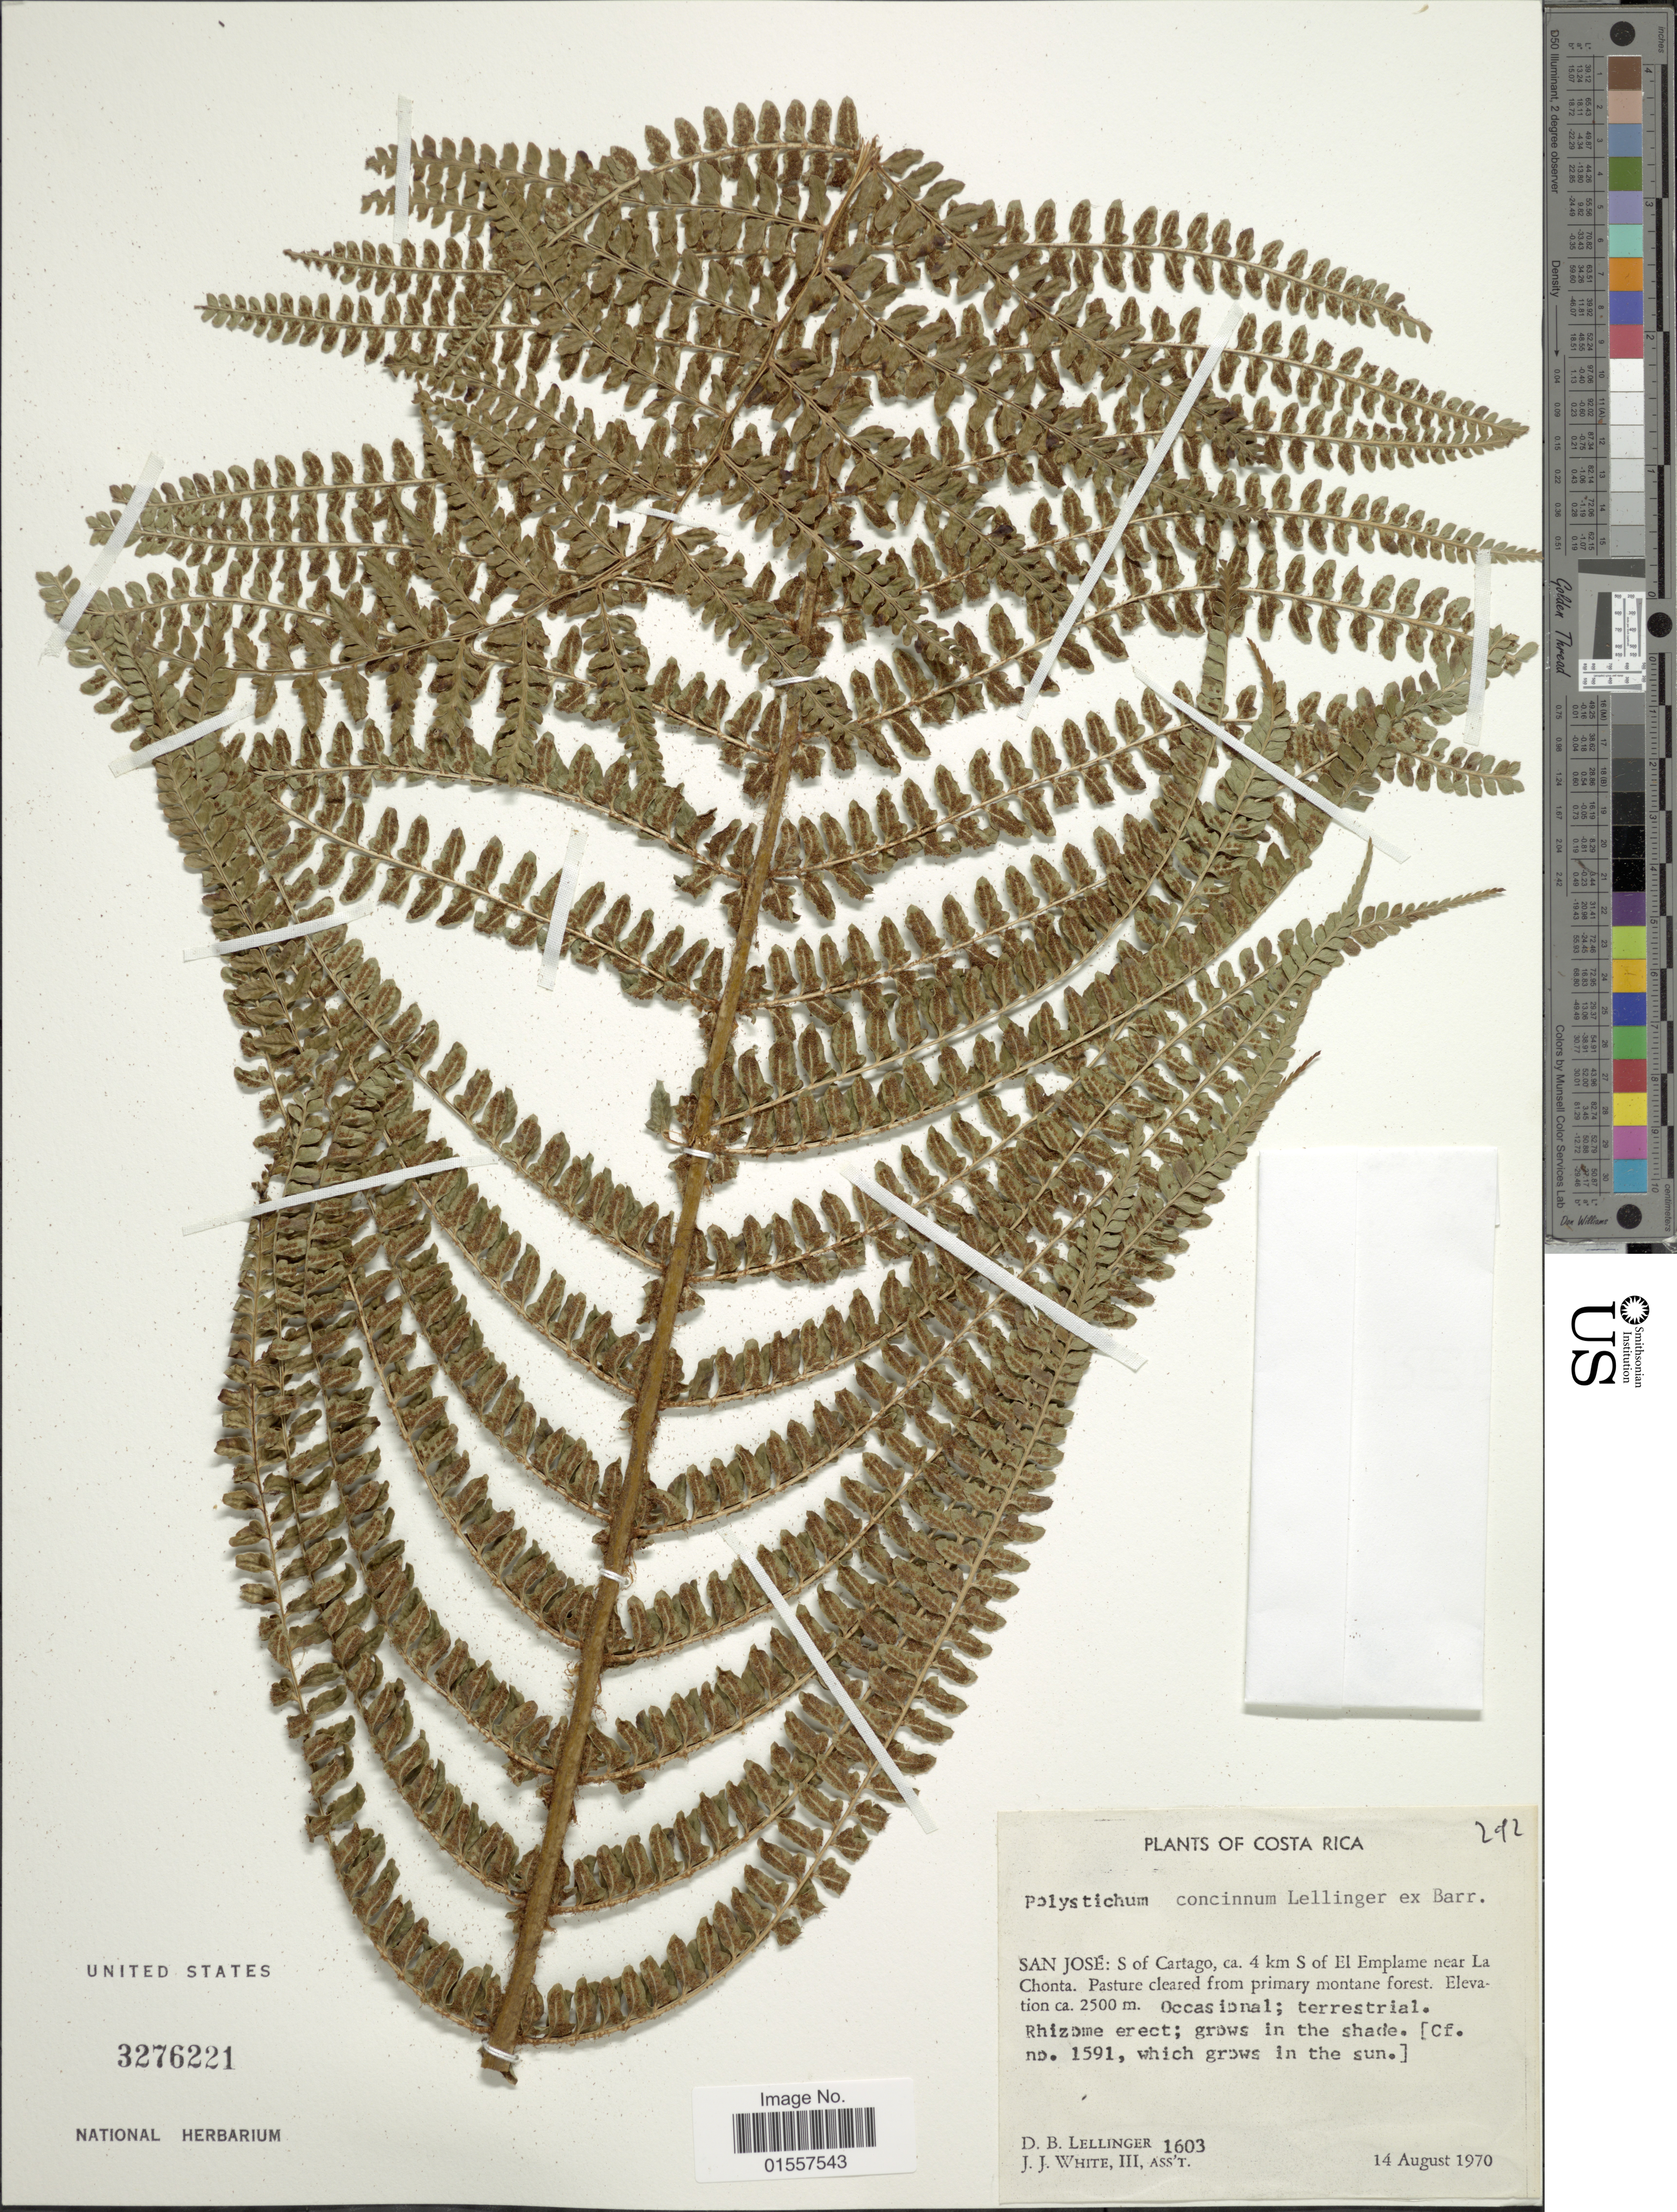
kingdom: Plantae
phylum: Tracheophyta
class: Polypodiopsida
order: Polypodiales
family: Dryopteridaceae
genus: Polystichum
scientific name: Polystichum concinnum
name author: Lellinger ex Barrington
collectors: D. B. Lellinger & J. J. White III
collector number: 1603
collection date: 1970-08-14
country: Costa Rica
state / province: San José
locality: San Jose: S of Cartago, ca. 4 km S of El Empalme near La Chonta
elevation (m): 2500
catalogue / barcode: US 3276221